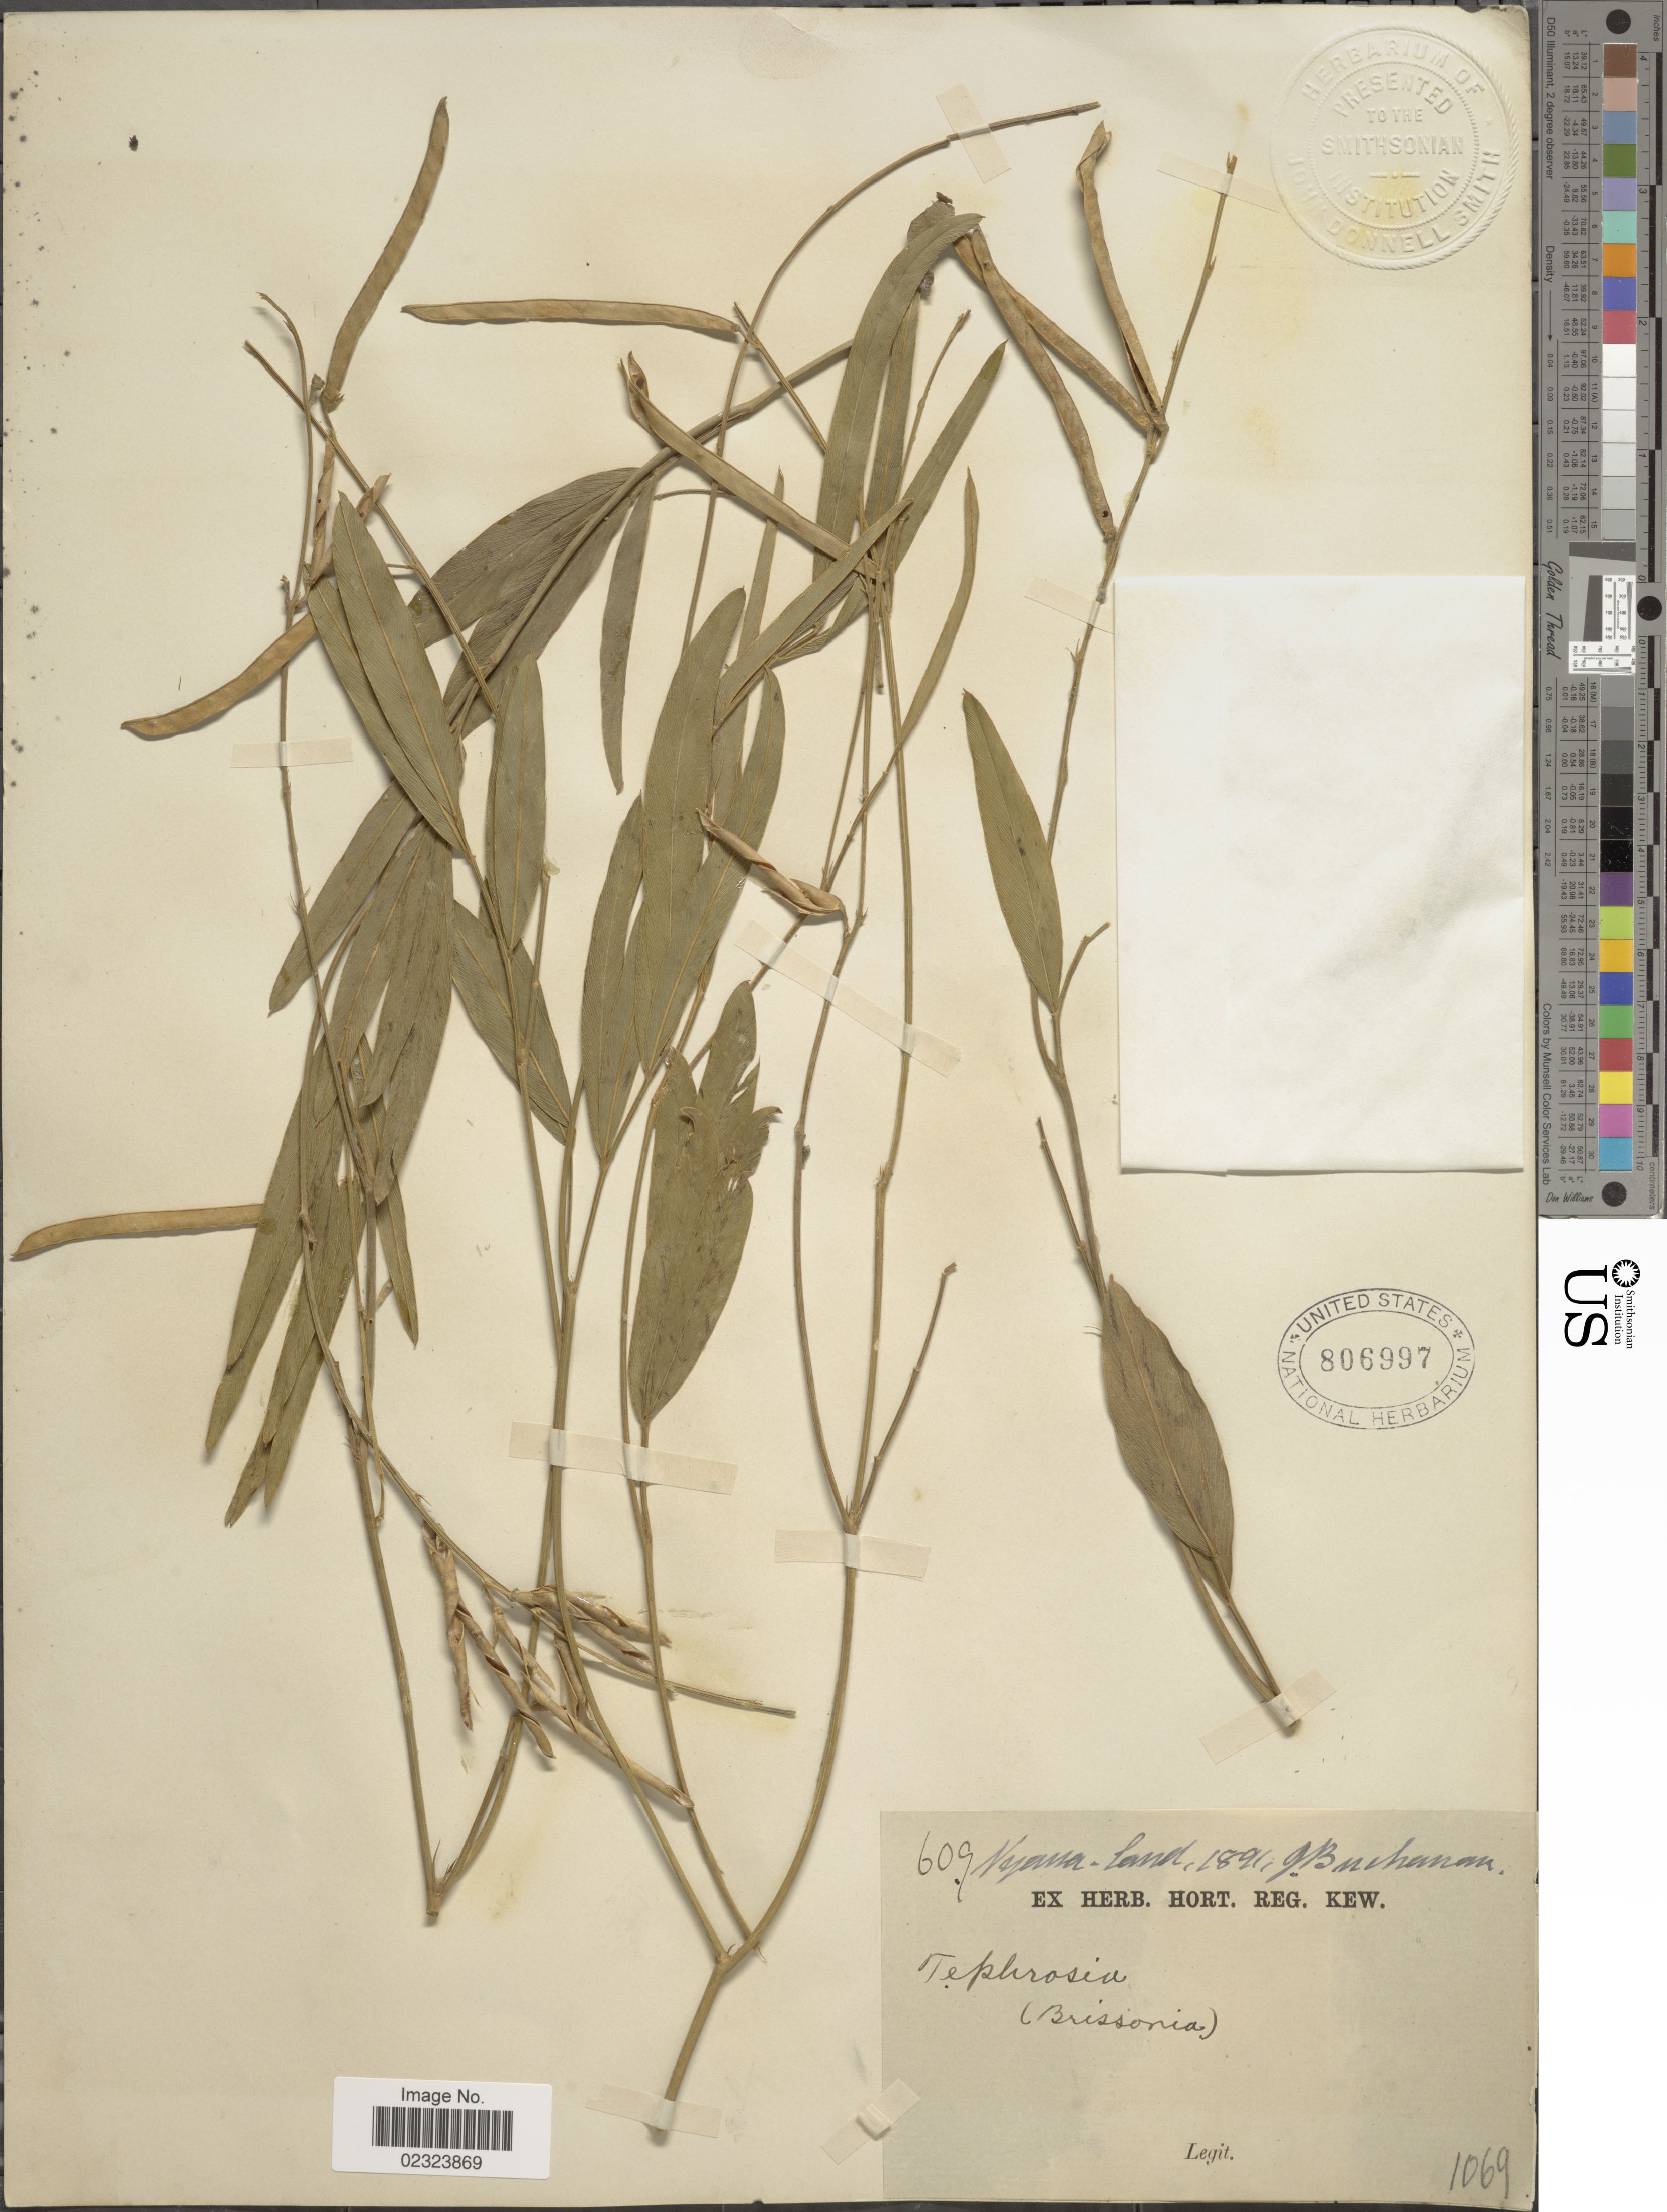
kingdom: Plantae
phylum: Tracheophyta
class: Magnoliopsida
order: Fabales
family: Fabaceae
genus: Tephrosia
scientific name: Tephrosia sp.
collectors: J. Buchanan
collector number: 609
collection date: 1891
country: Malawi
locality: Nyassa-land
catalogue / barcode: US 806997